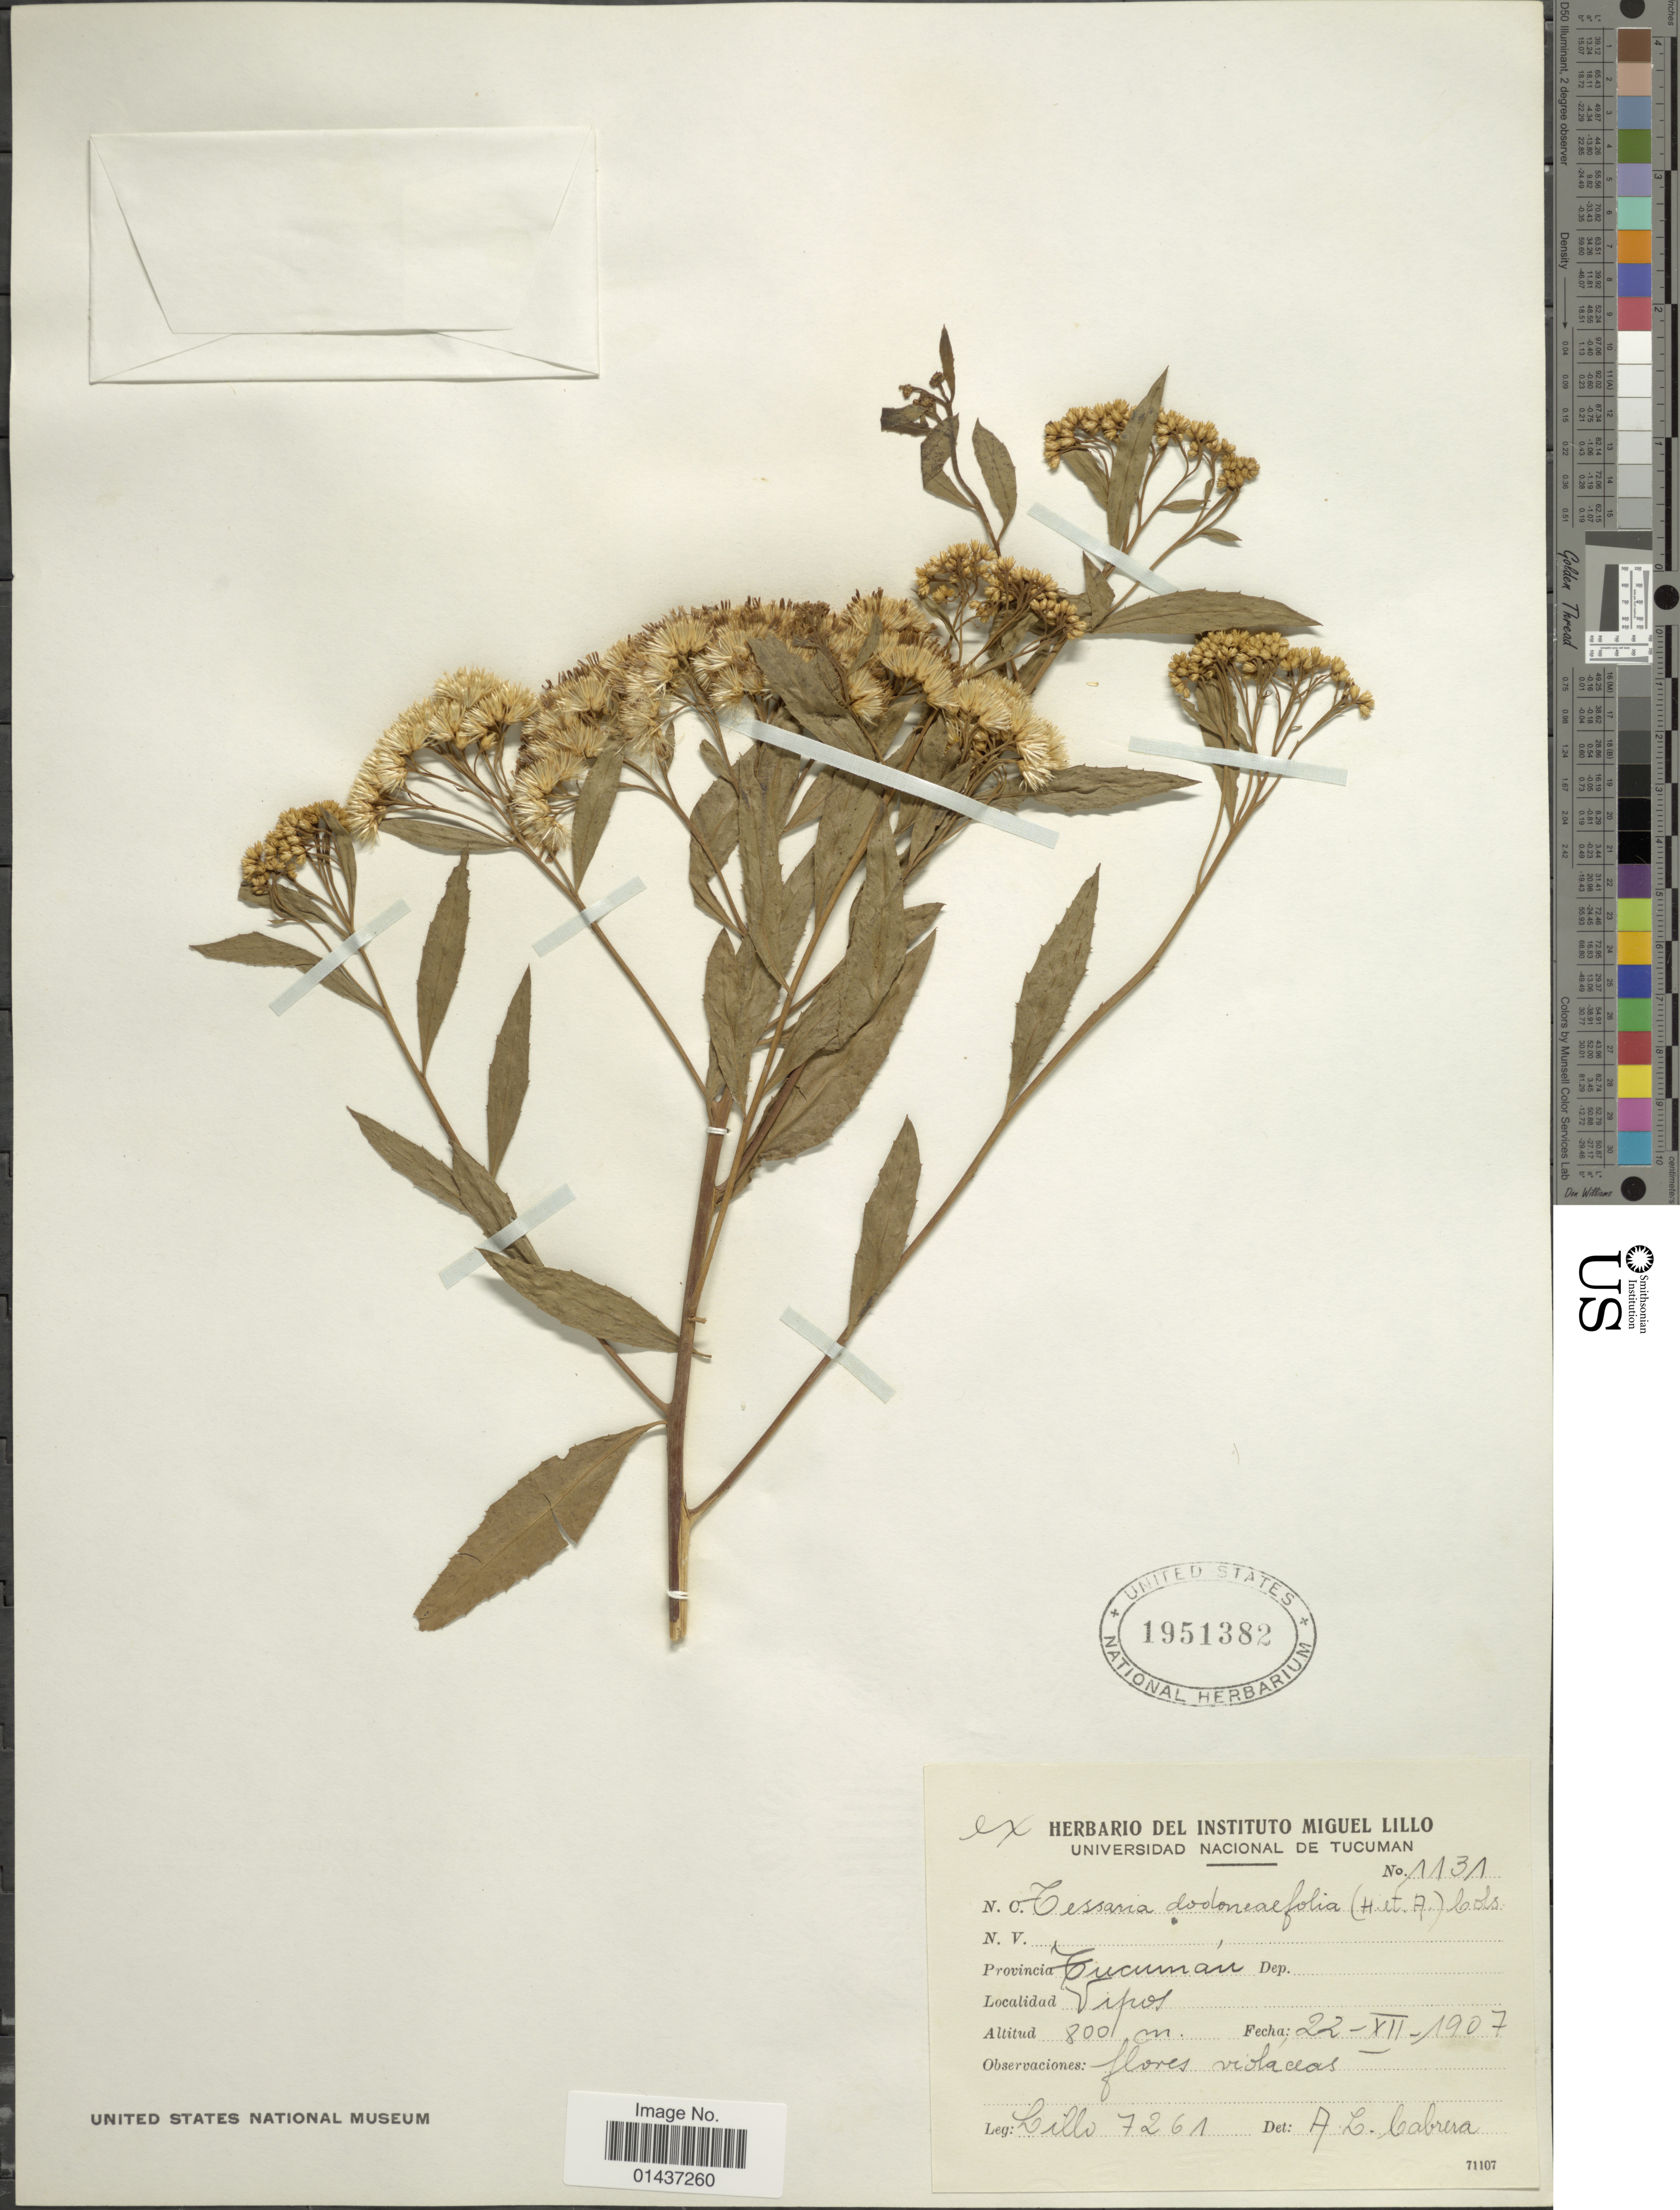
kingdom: Plantae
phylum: Tracheophyta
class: Magnoliopsida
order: Asterales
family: Asteraceae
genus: Tessaria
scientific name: Tessaria dodoneifolia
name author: (Hook. & Arn.) Cabrera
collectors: -. Lillo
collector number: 7261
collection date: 1907-12-22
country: Argentina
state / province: Tucuman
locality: Vipos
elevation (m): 800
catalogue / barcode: US 1951382